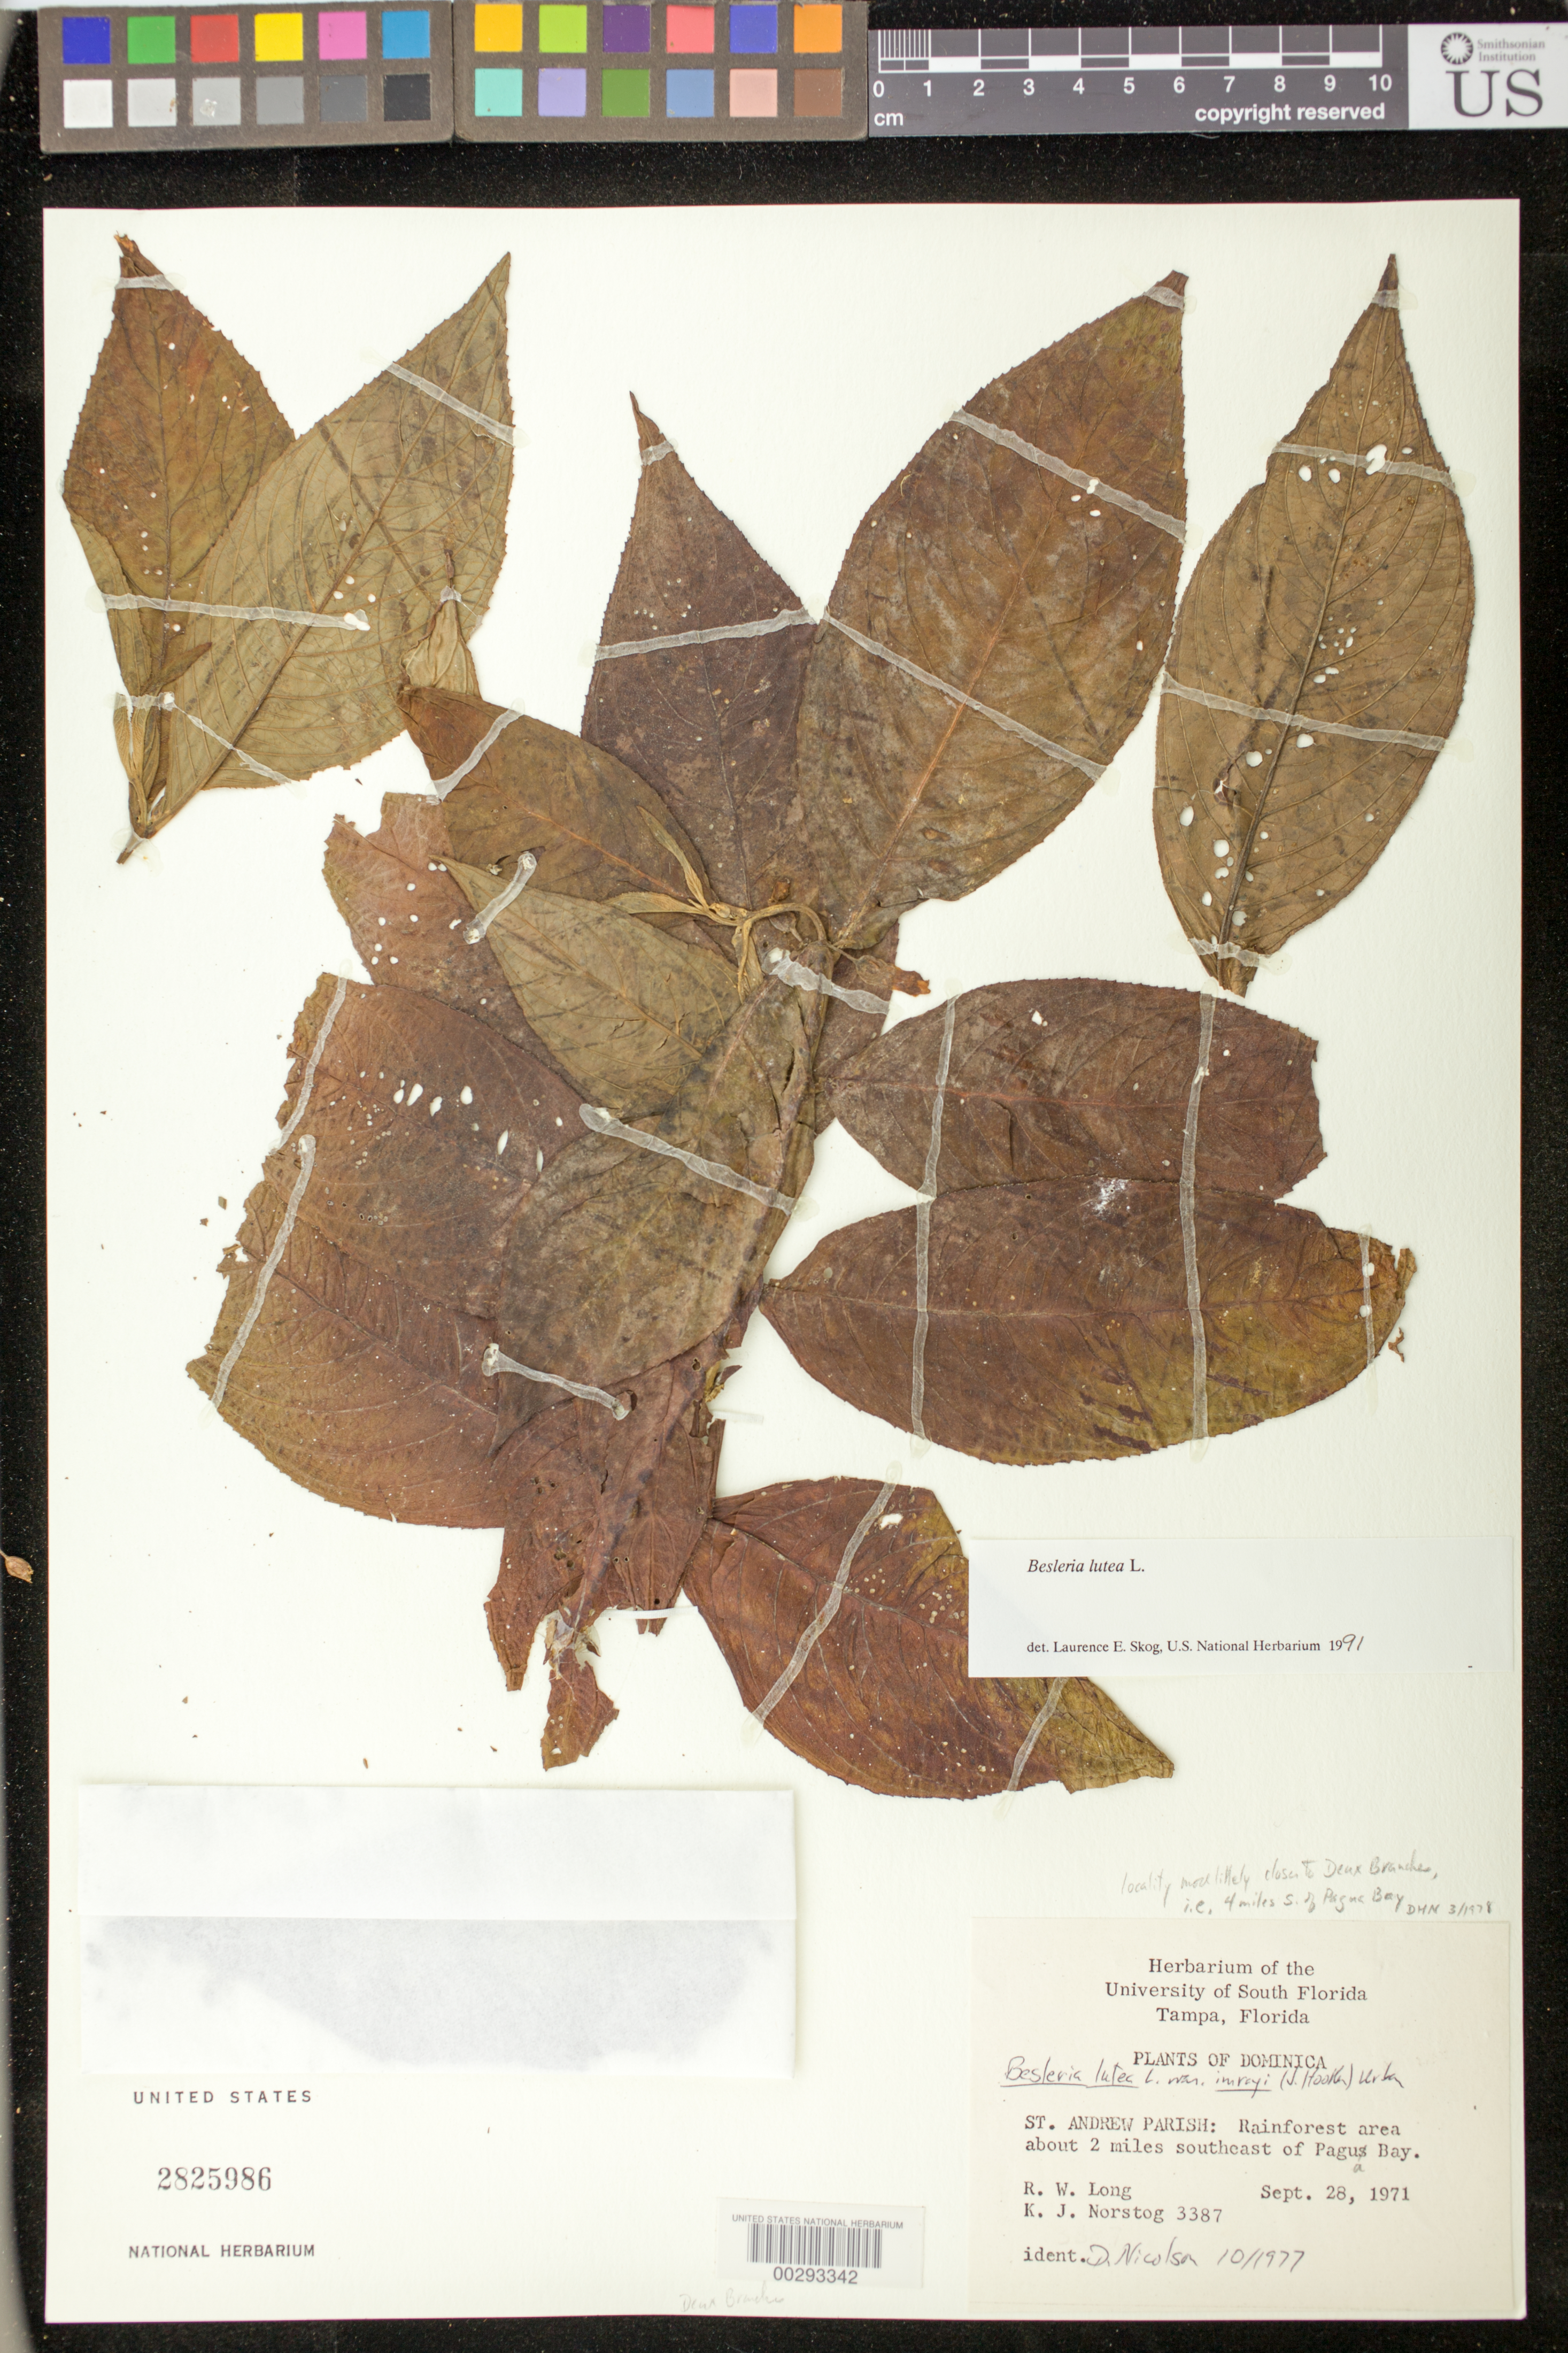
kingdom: Plantae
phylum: Tracheophyta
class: Magnoliopsida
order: Lamiales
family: Gesneriaceae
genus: Besleria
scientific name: Besleria lutea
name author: L.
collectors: R. W. Long & K. Norstog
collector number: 3387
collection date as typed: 28 Sep 1971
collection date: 1971-09-28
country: Dominica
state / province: St. Andrew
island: Dominica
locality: SE of Pagua Bay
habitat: Rainforest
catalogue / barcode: US 2825986